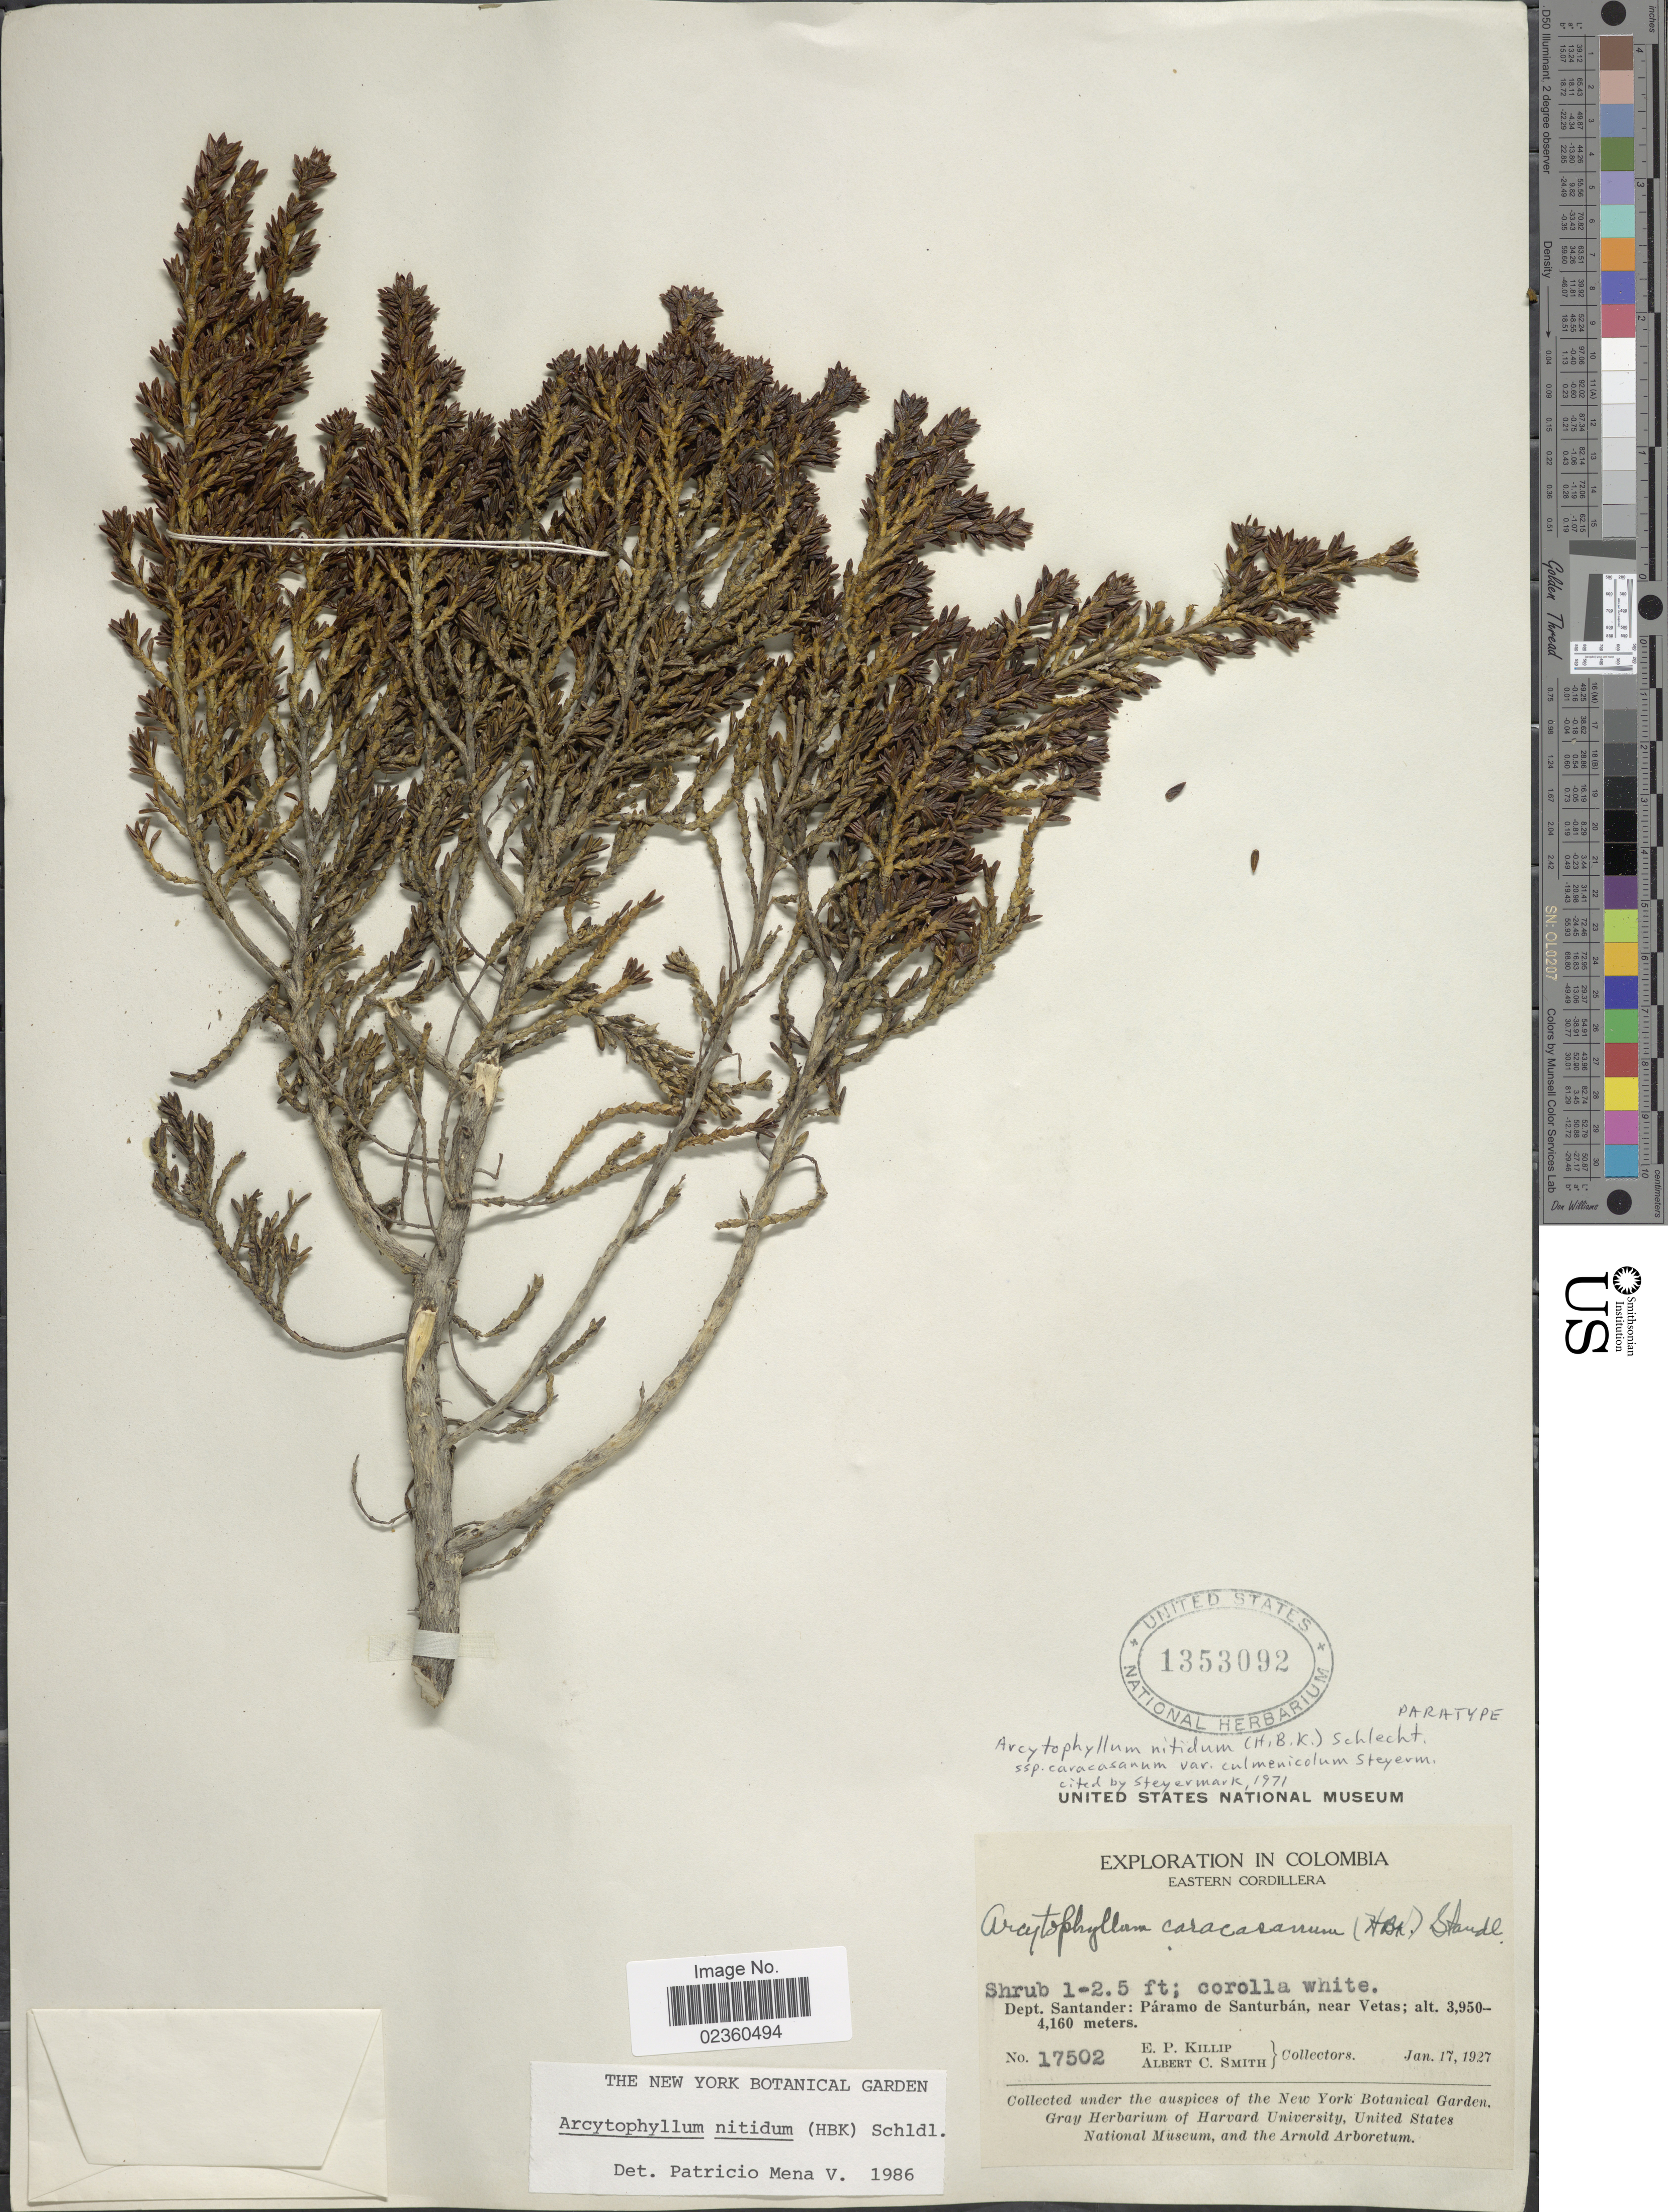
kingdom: Plantae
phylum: Tracheophyta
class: Magnoliopsida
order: Gentianales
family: Rubiaceae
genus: Arcytophyllum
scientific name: Arcytophyllum nitidum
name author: (Kunth) Schltdl.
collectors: E. P. Killip & A. C. Smith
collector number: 17502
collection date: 1927-01-17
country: Colombia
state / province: Santander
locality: Eastern Cordillera, Dept. Santander: Páramo de Santurbán, near Vetas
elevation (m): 3950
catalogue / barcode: US 1353092